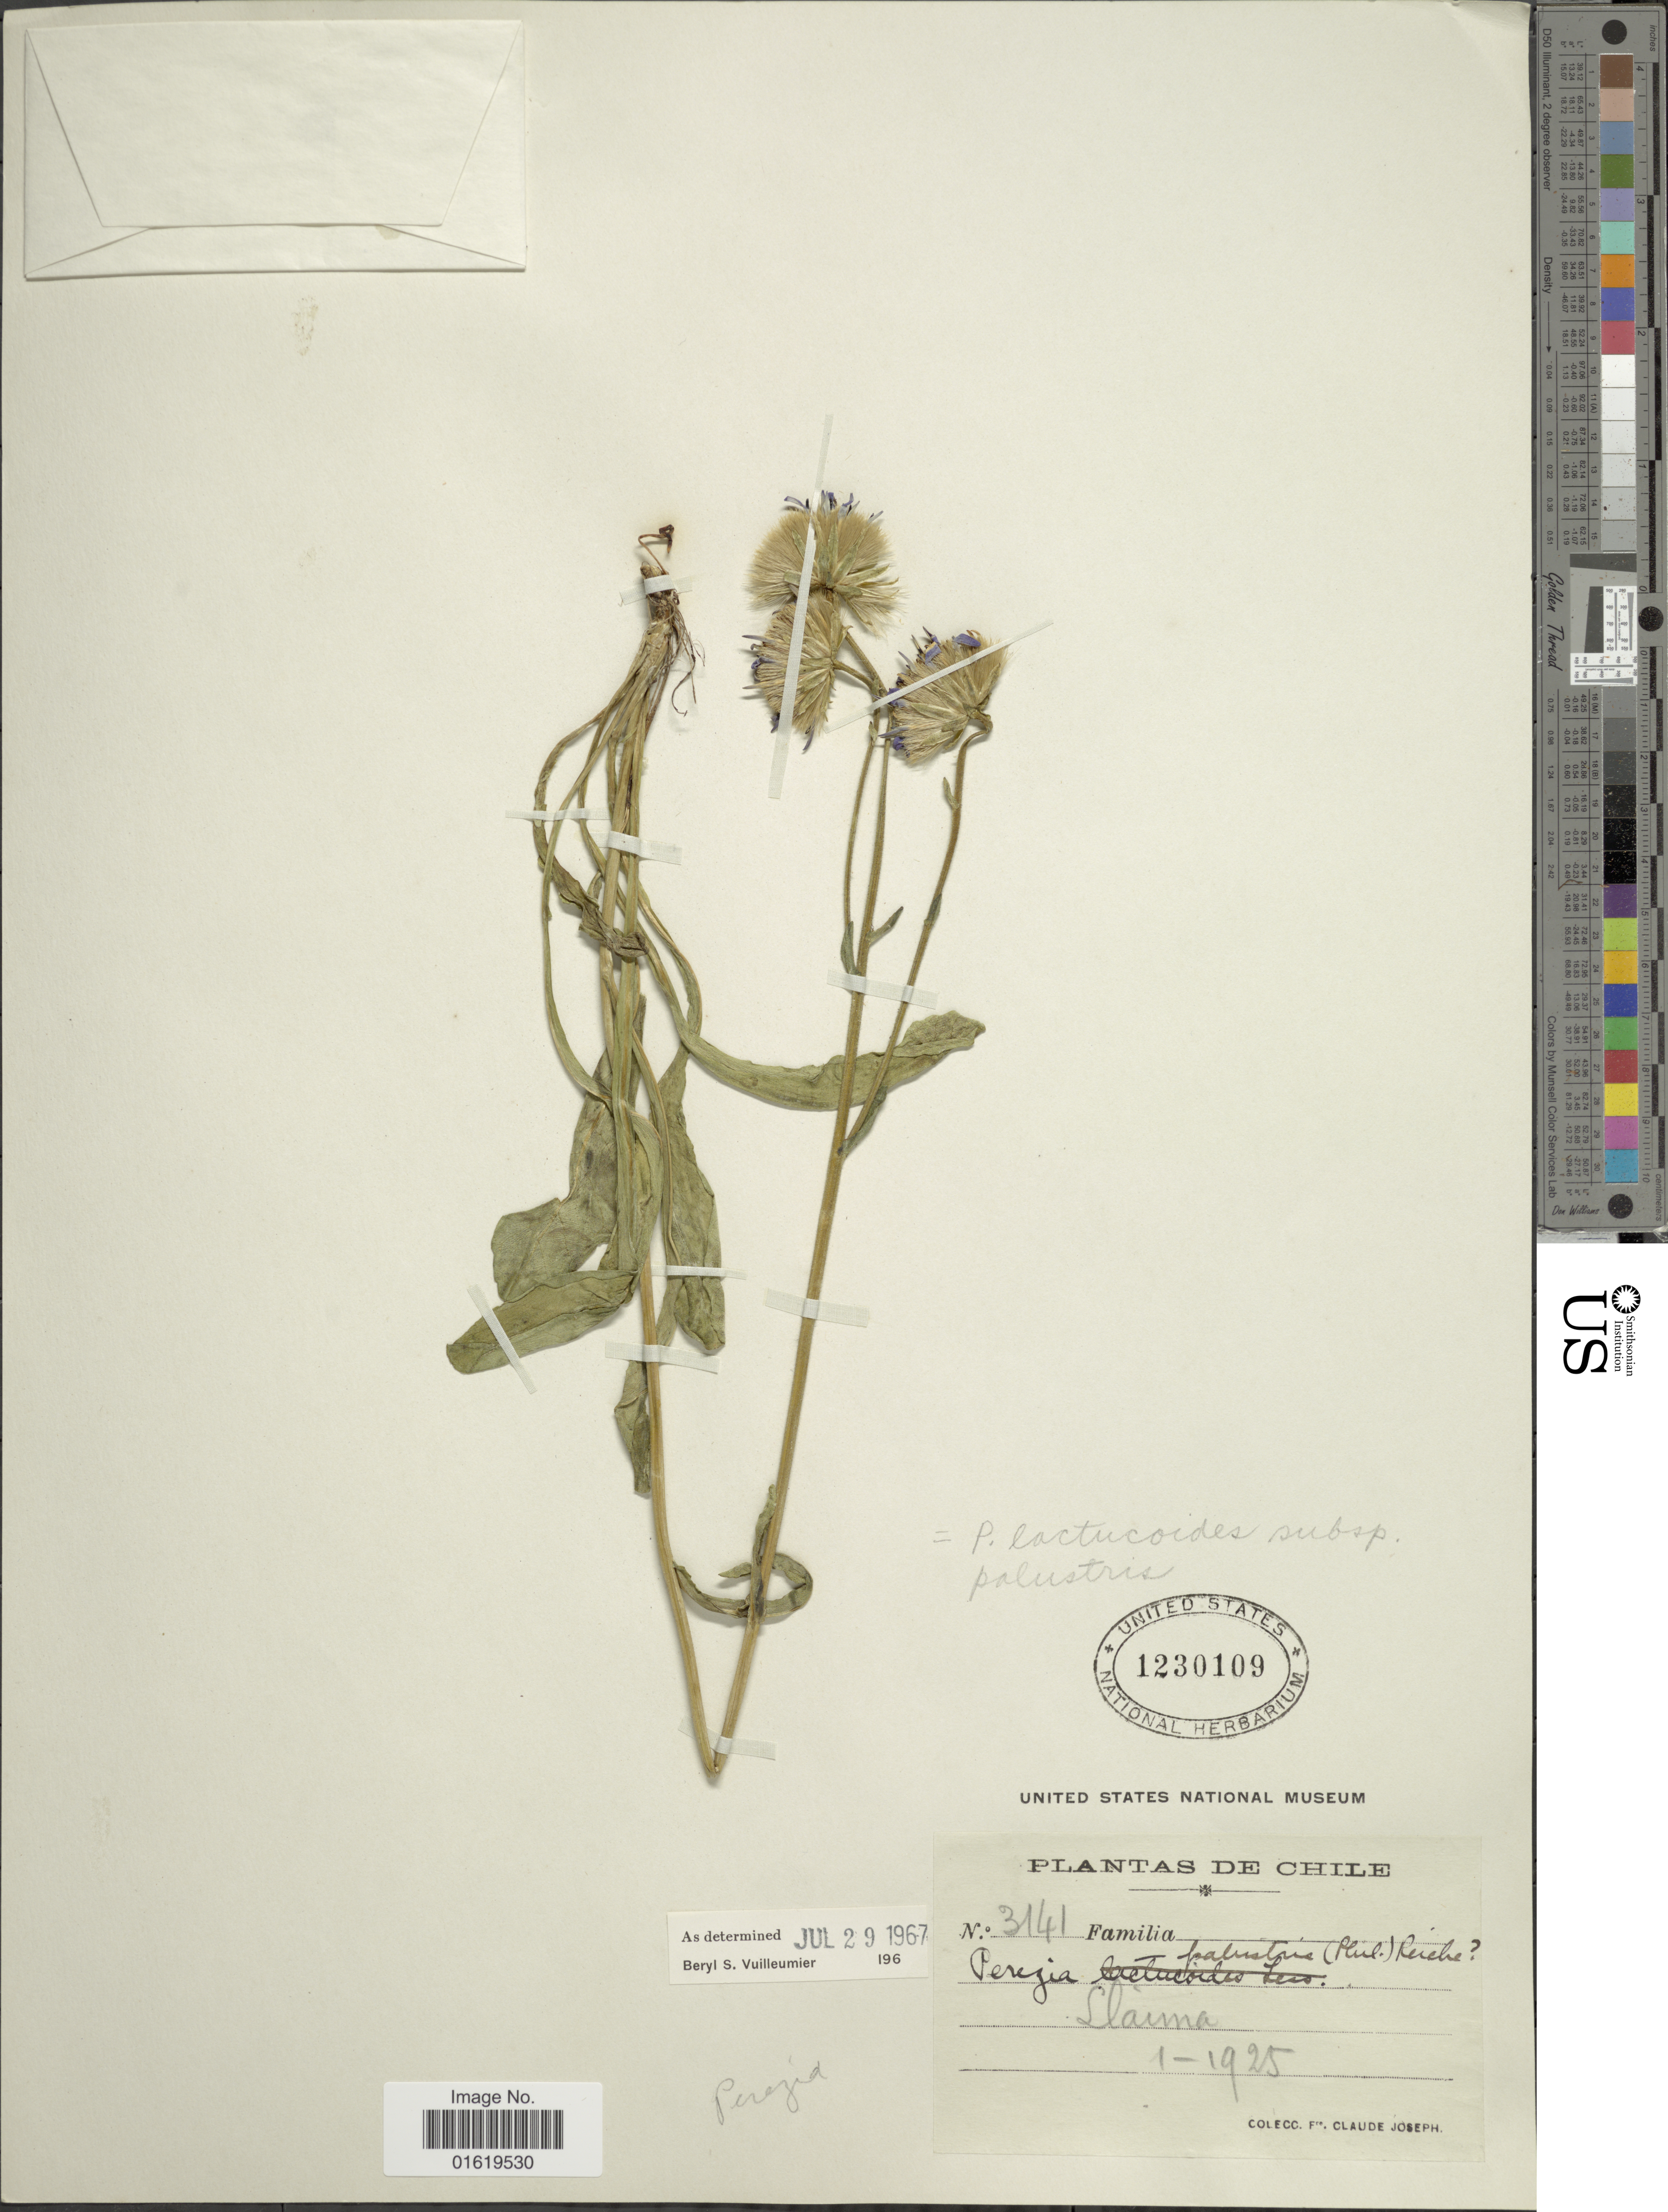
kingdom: Plantae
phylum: Tracheophyta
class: Magnoliopsida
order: Asterales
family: Asteraceae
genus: Perezia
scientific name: Perezia lactucoides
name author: (Vahl) Less.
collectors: Bro. Claude-Joseph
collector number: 3141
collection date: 1925-01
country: Chile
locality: Llaima.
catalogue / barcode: US 1230109